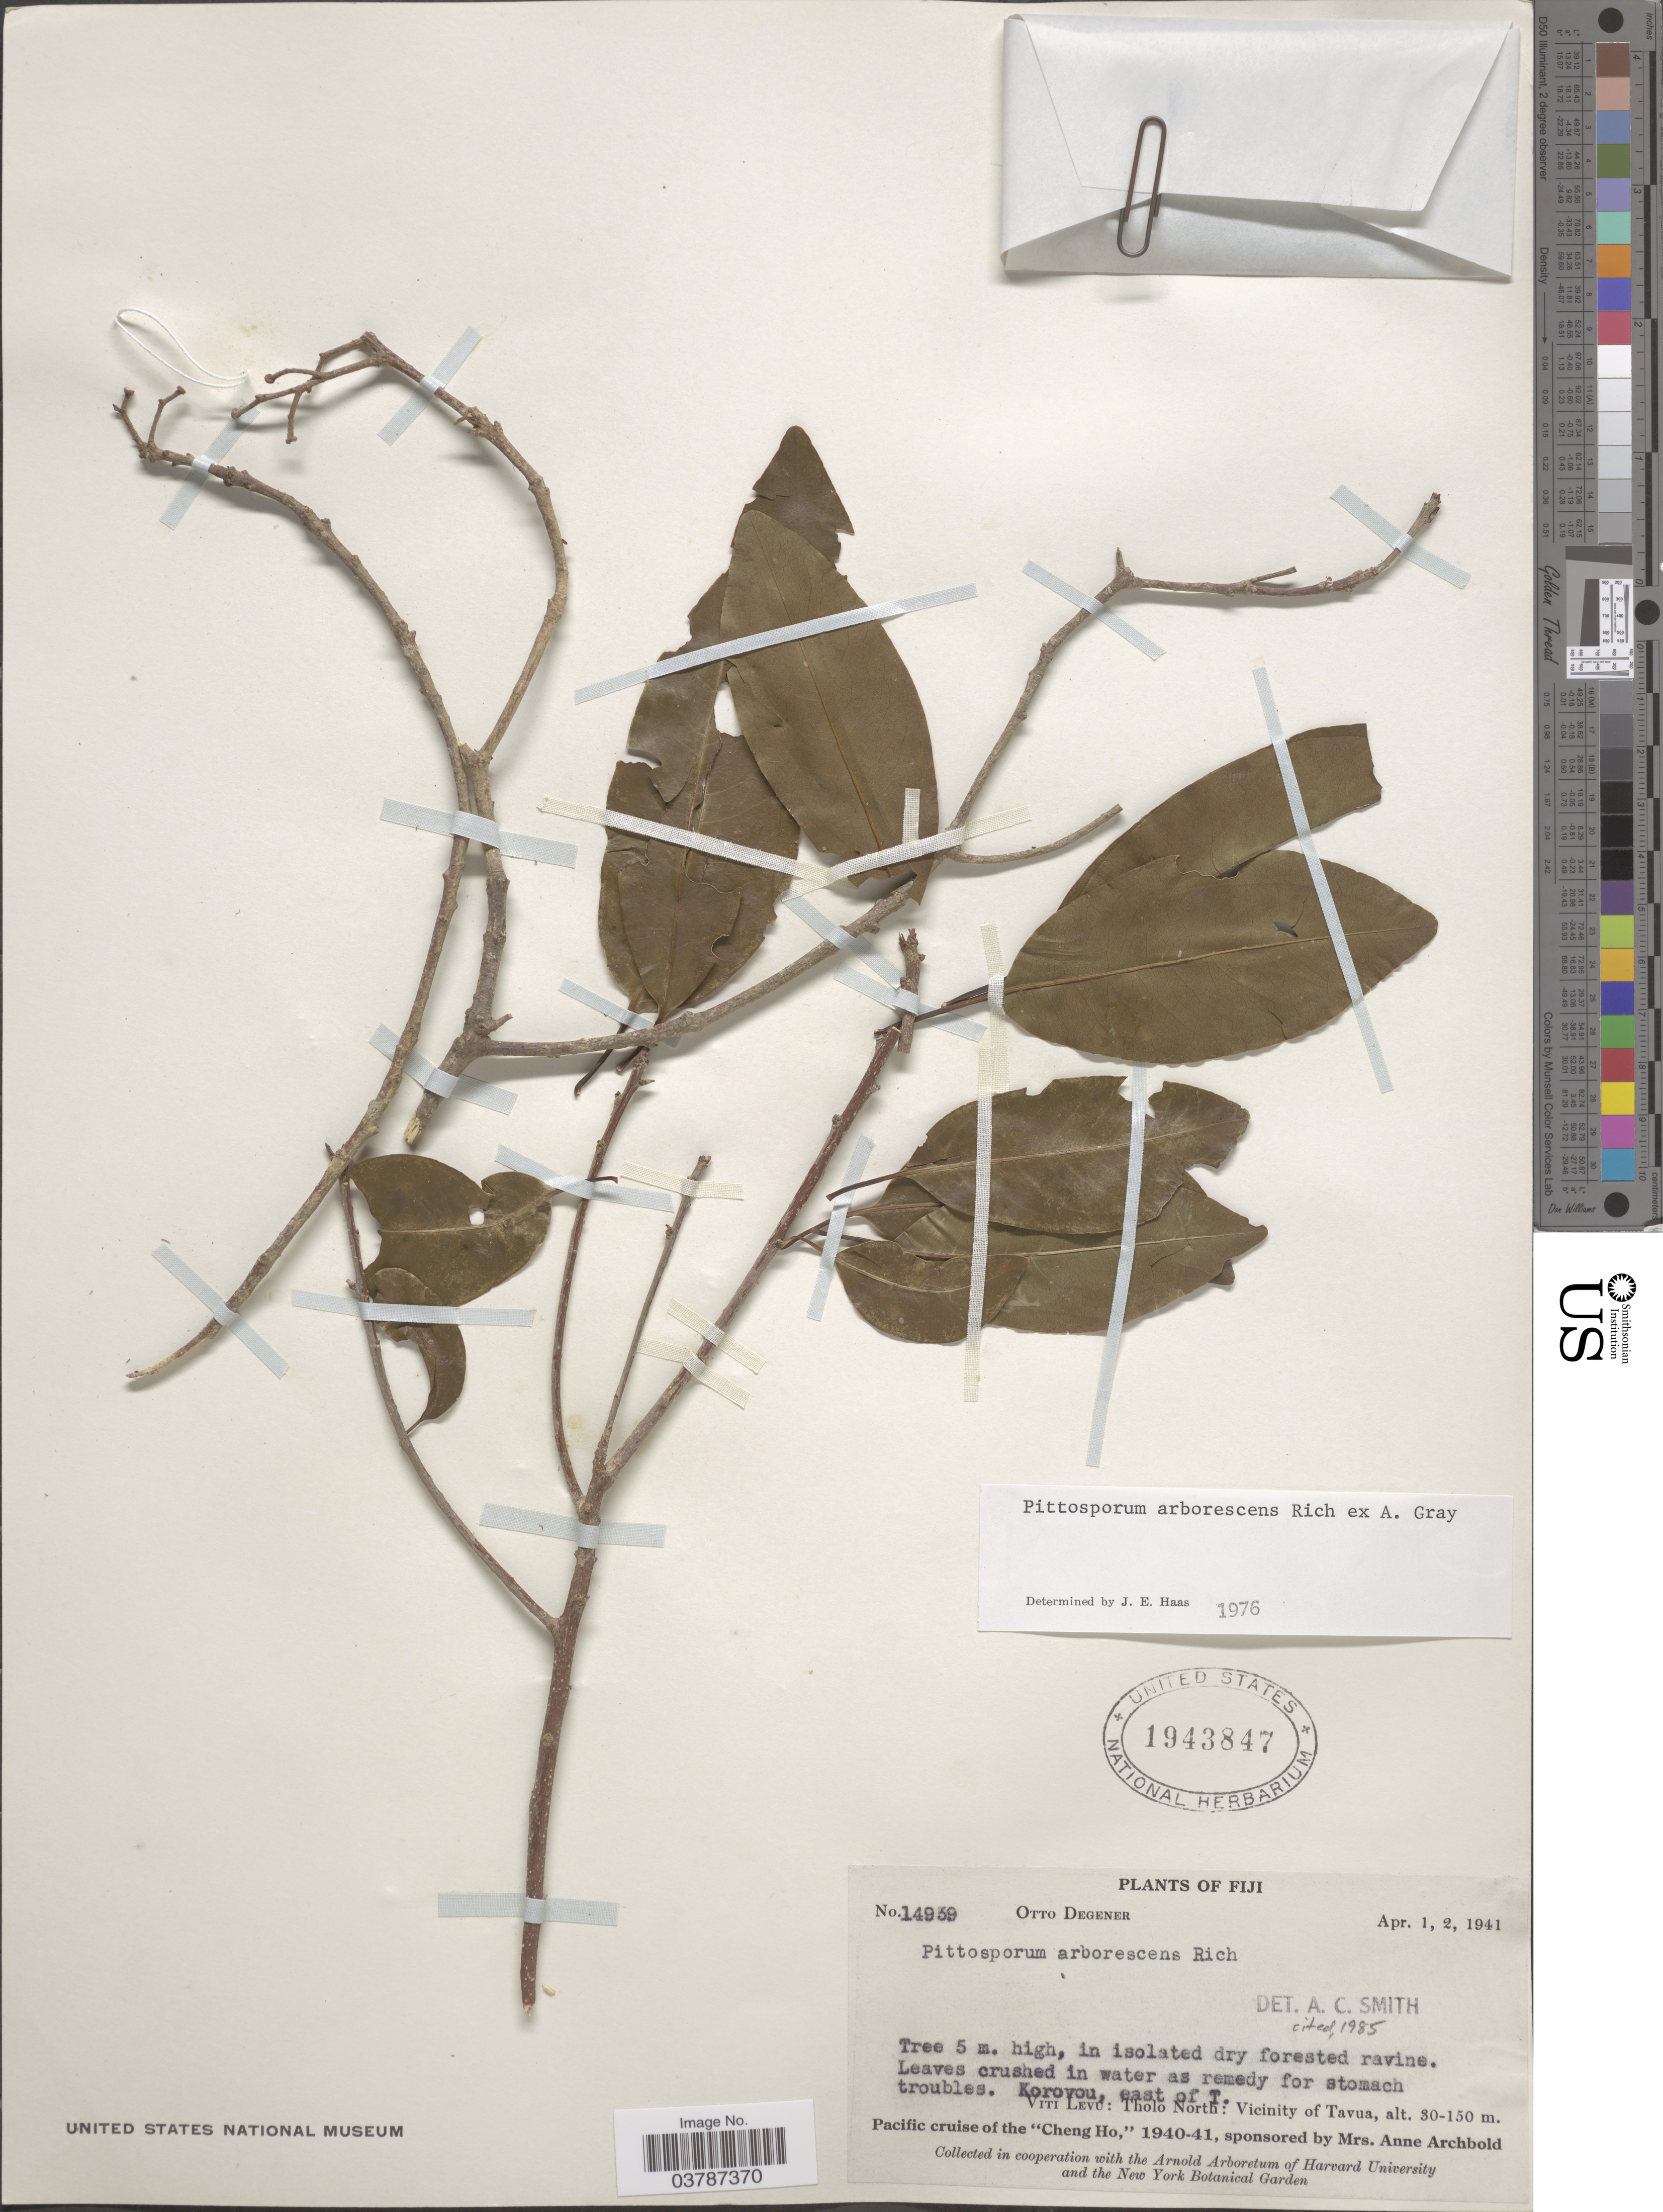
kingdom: Plantae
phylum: Tracheophyta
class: Magnoliopsida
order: Apiales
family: Pittosporaceae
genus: Pittosporum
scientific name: Pittosporum arborescens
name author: Rich. ex A. Gray in Wilkes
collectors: O. Degener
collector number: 14939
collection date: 1941-04-01/1941-04-02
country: Fiji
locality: Korovou, east of T. Viti Levu: Tholo North: Vicinity of Tavua.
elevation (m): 30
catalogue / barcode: US 1943847